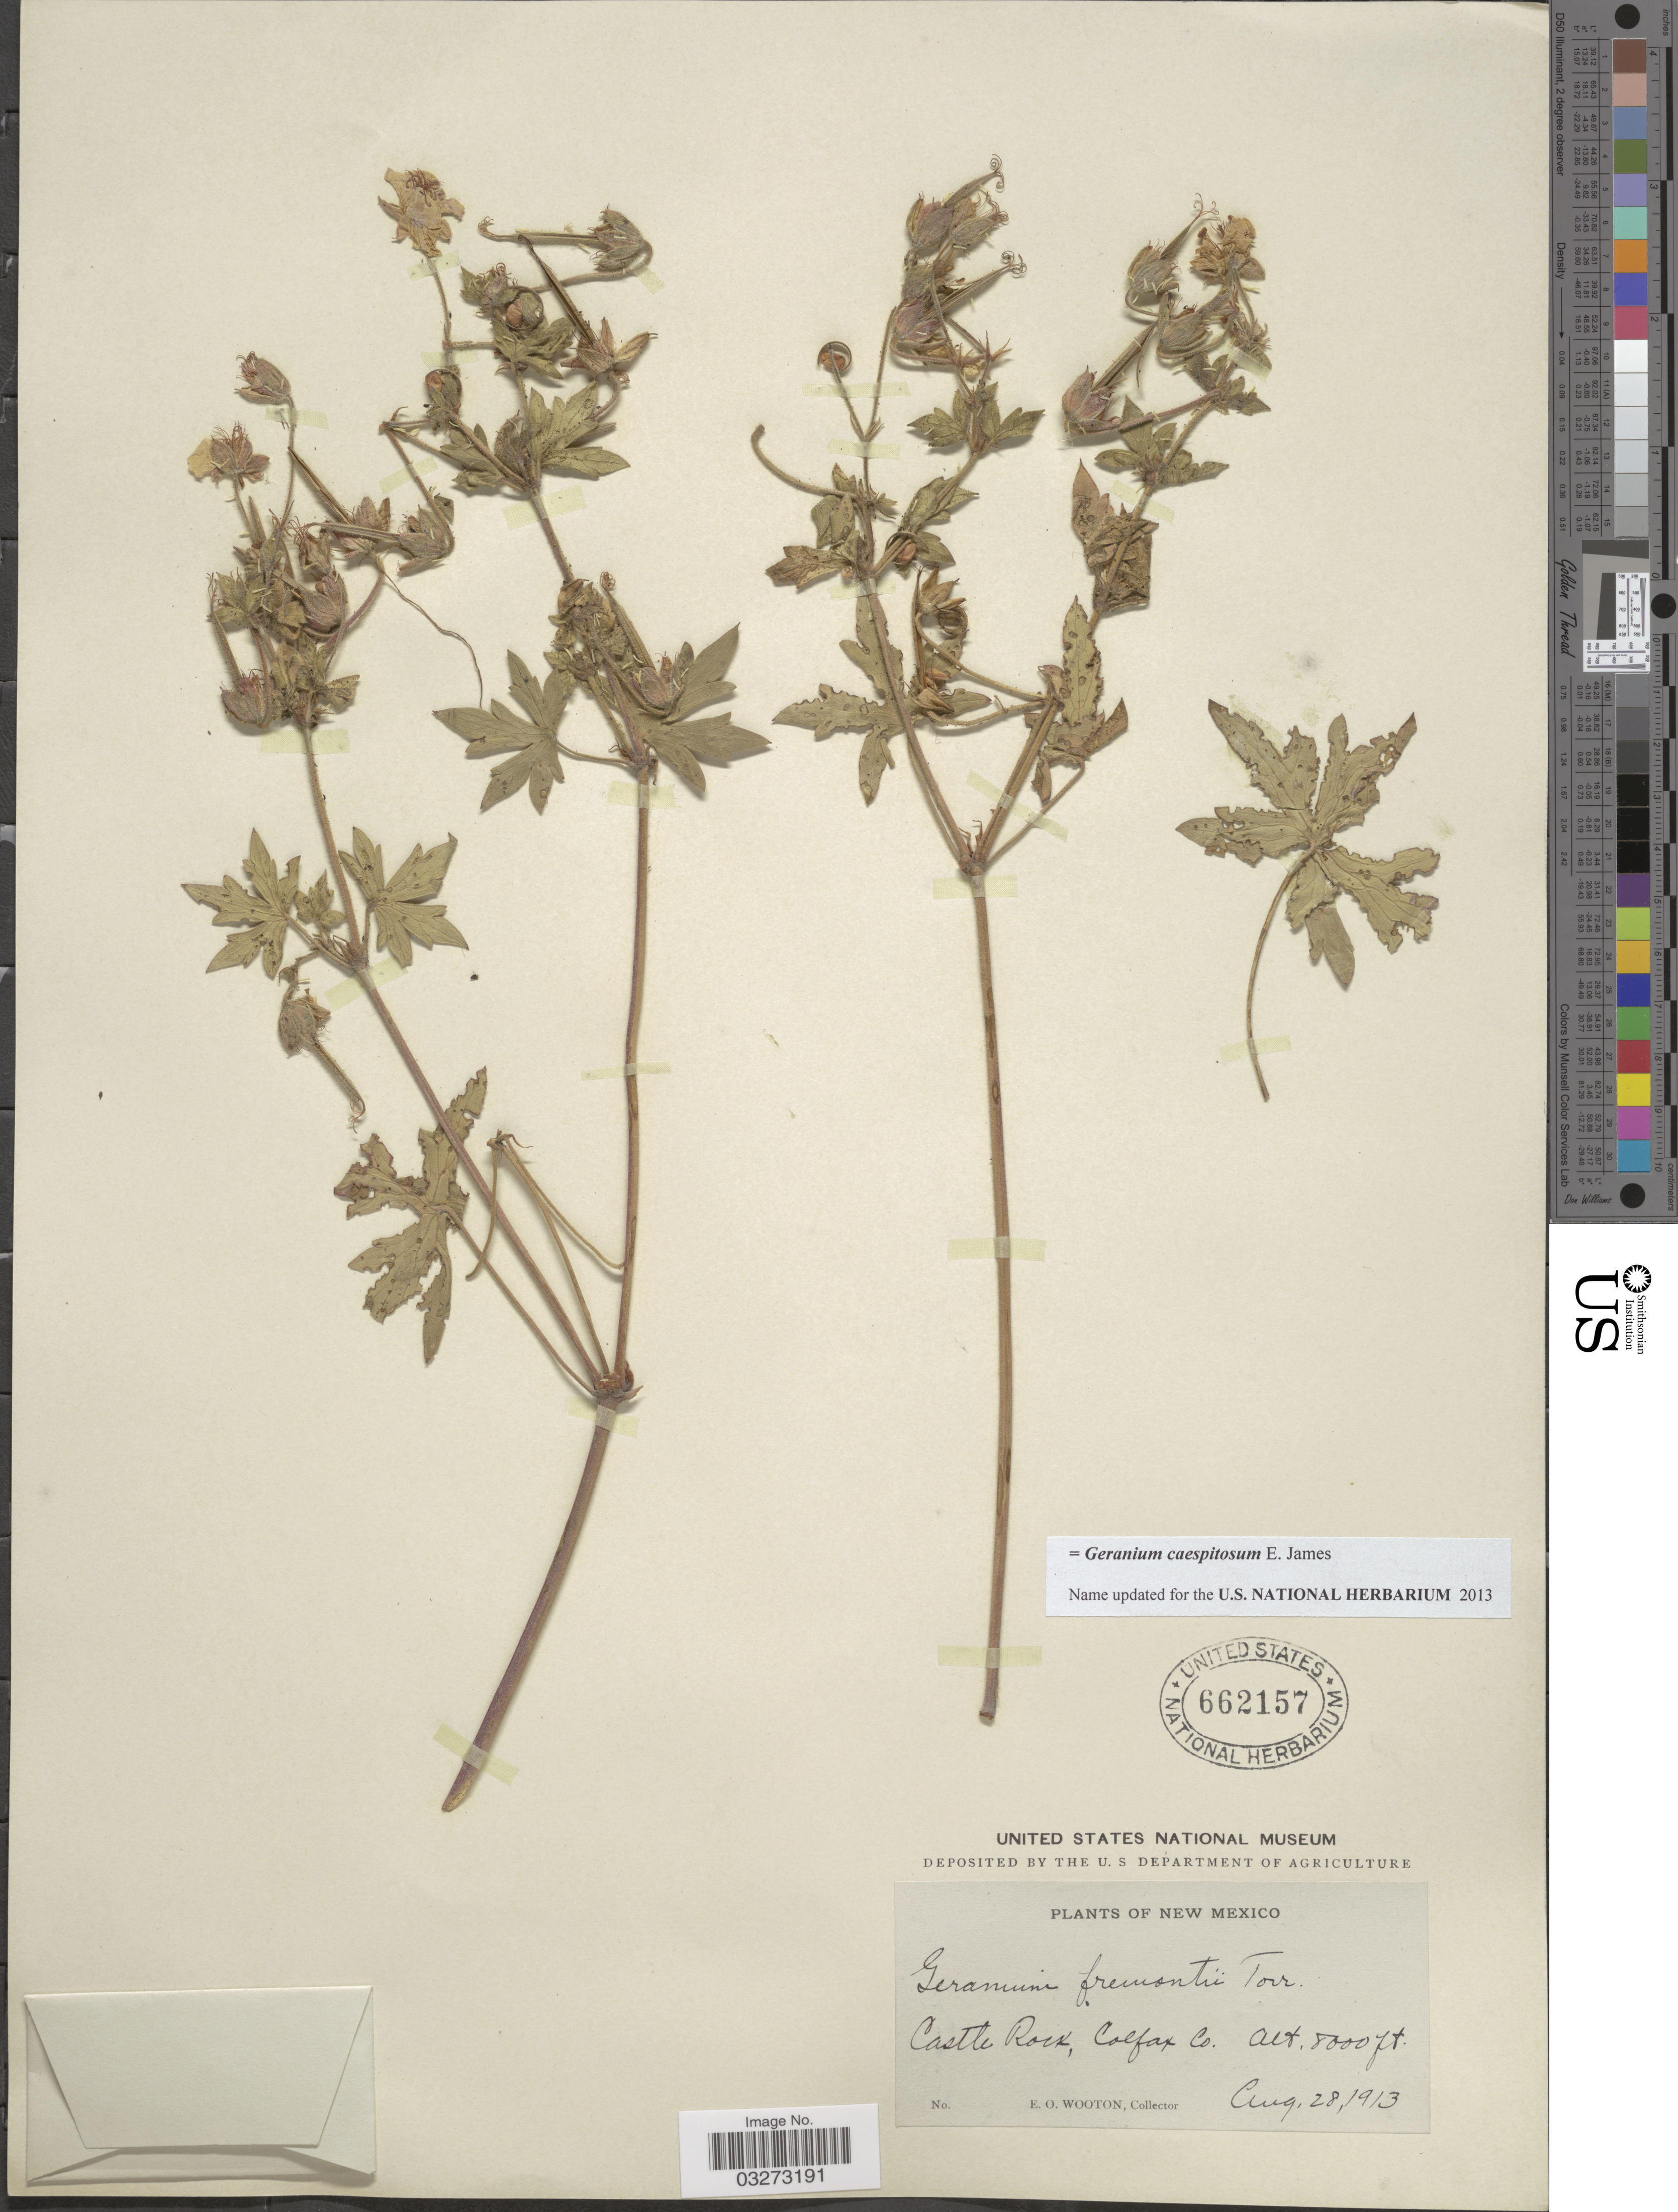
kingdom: Plantae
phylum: Tracheophyta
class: Magnoliopsida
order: Geraniales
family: Geraniaceae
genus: Geranium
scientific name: Geranium caespitosum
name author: E. James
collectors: E. O. Wooton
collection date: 1913-08-28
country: United States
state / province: New Mexico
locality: Castle Rock, Colfax Co.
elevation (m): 2438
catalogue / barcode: US 662157